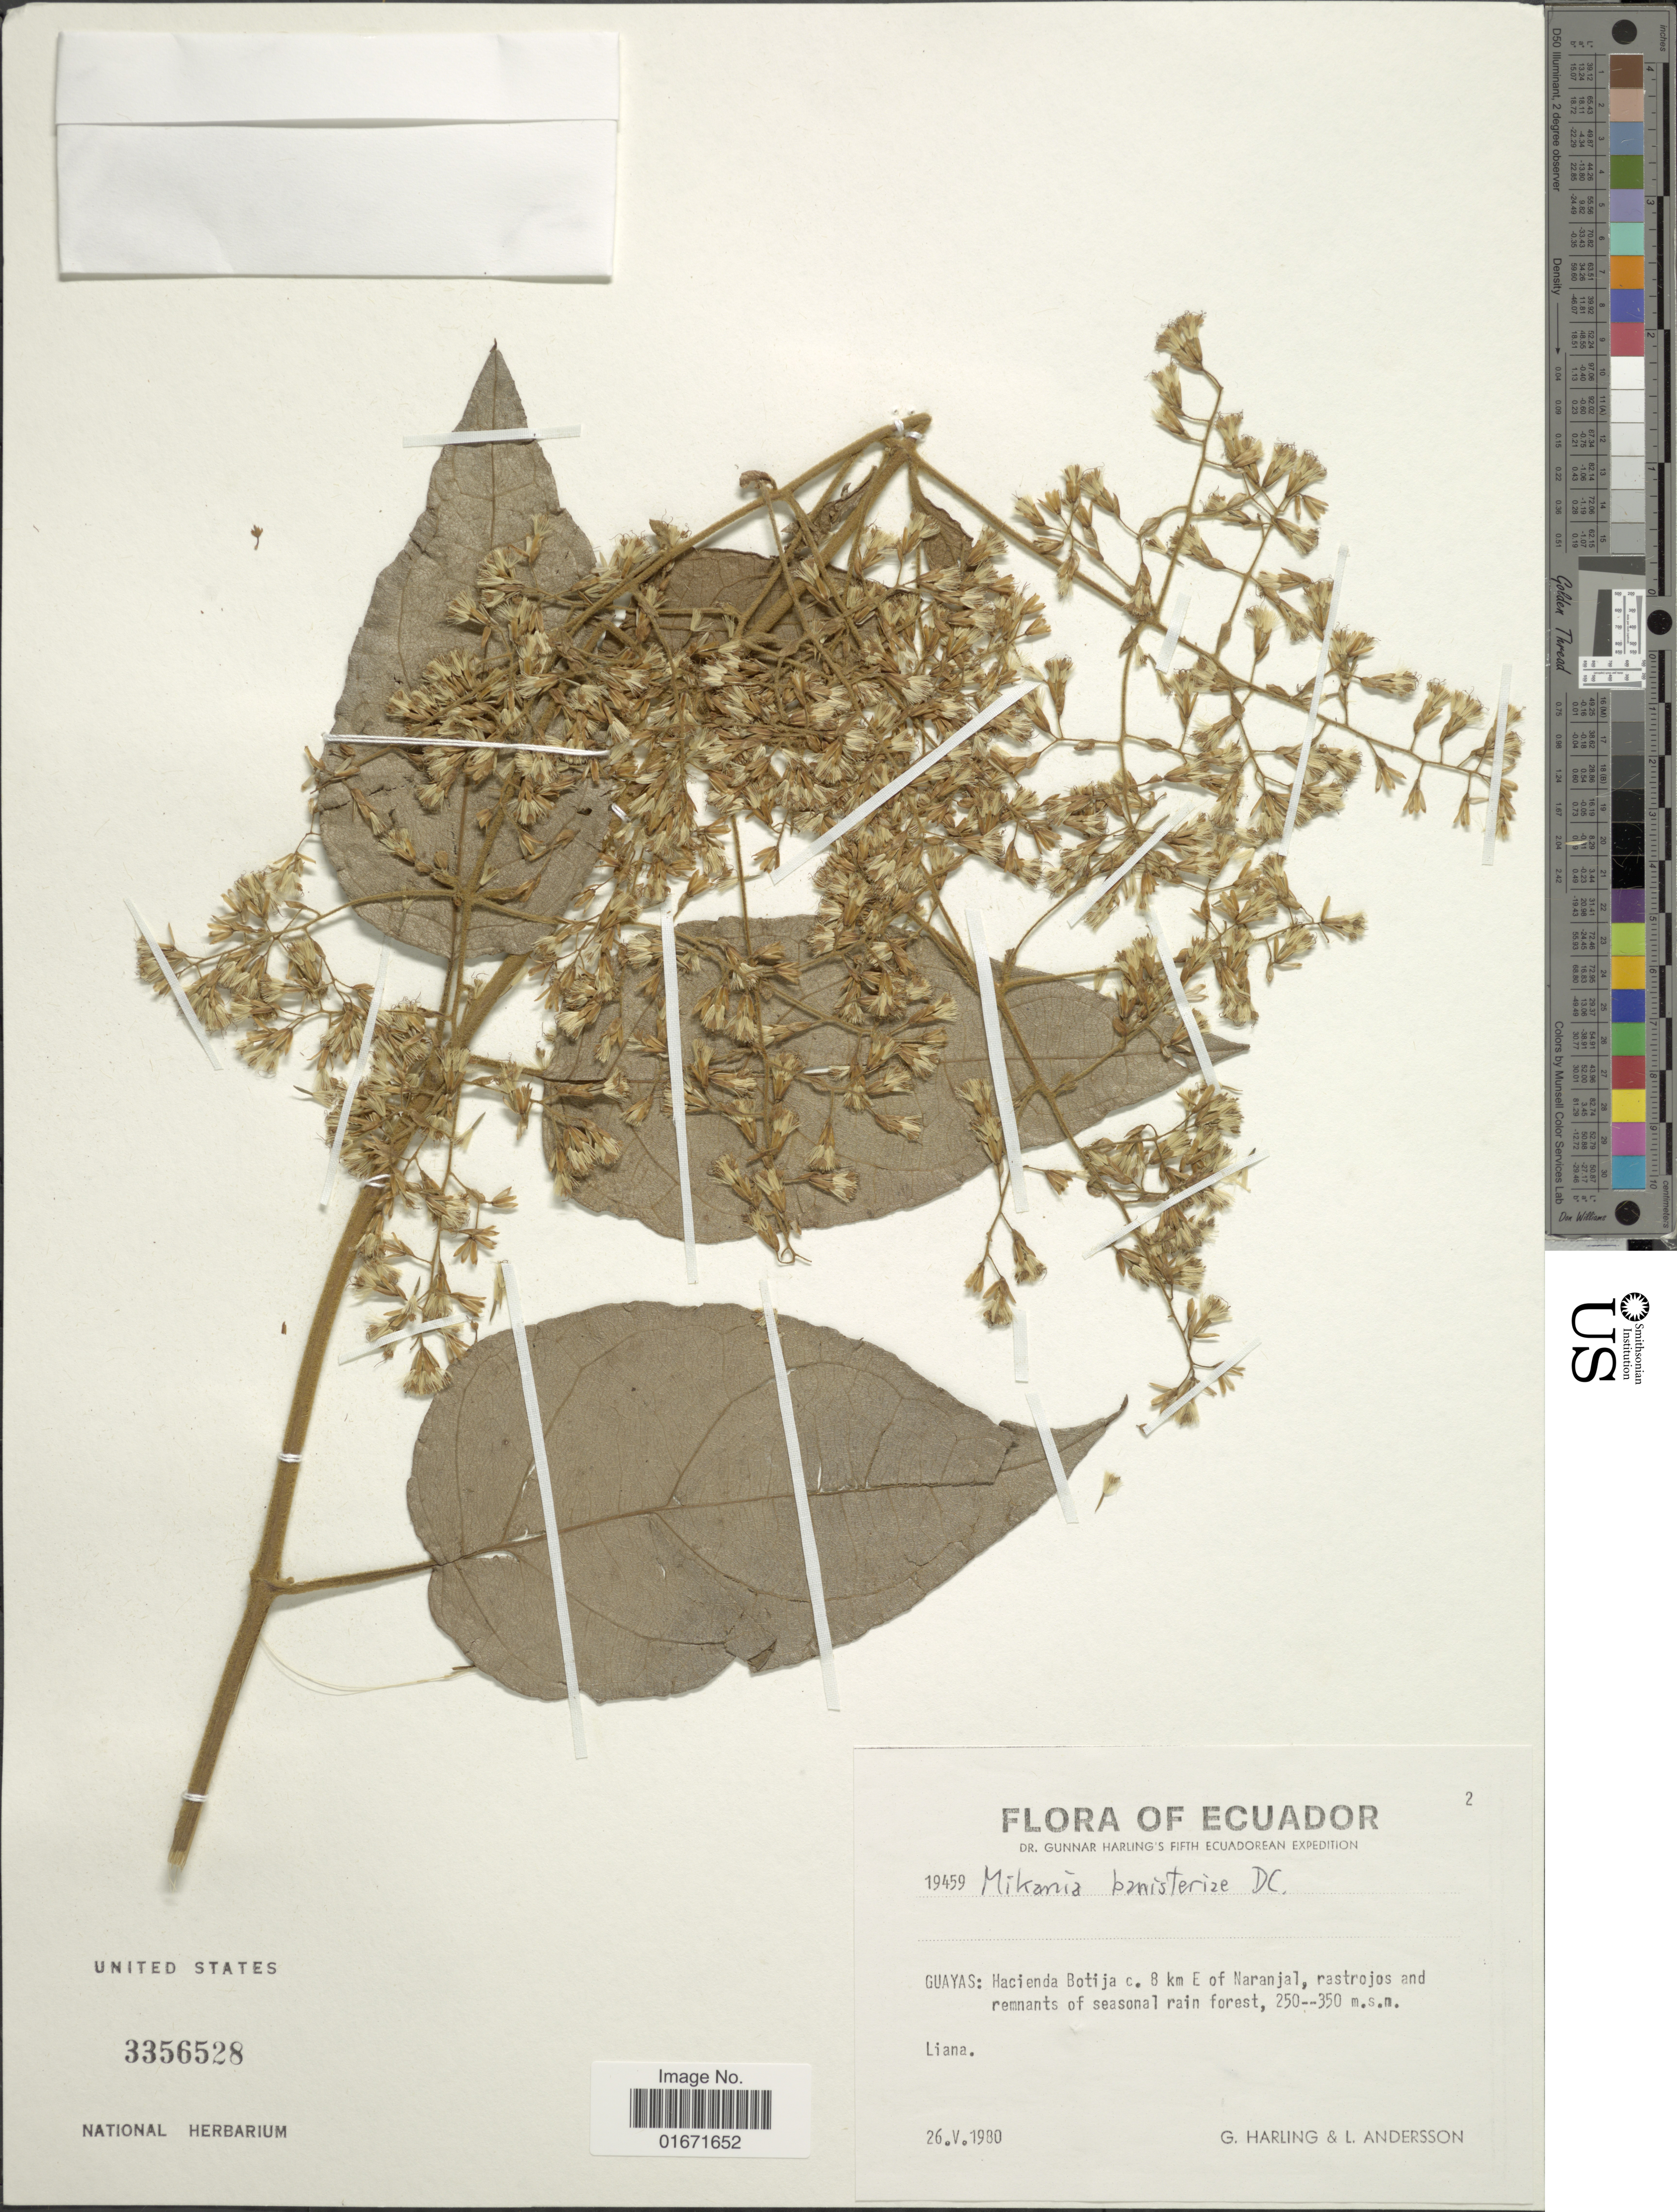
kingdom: Plantae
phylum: Tracheophyta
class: Magnoliopsida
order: Asterales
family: Asteraceae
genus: Mikania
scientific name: Mikania banisteriae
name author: DC.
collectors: G. Harling & L. Andersson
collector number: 19459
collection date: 1980-05-26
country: Ecuador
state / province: Guayas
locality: Guayas: Hacienda Botija c. 8 km E of Naranjal, rastrojos and remnants of seasonal rain forest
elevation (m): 250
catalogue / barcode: US 3356528